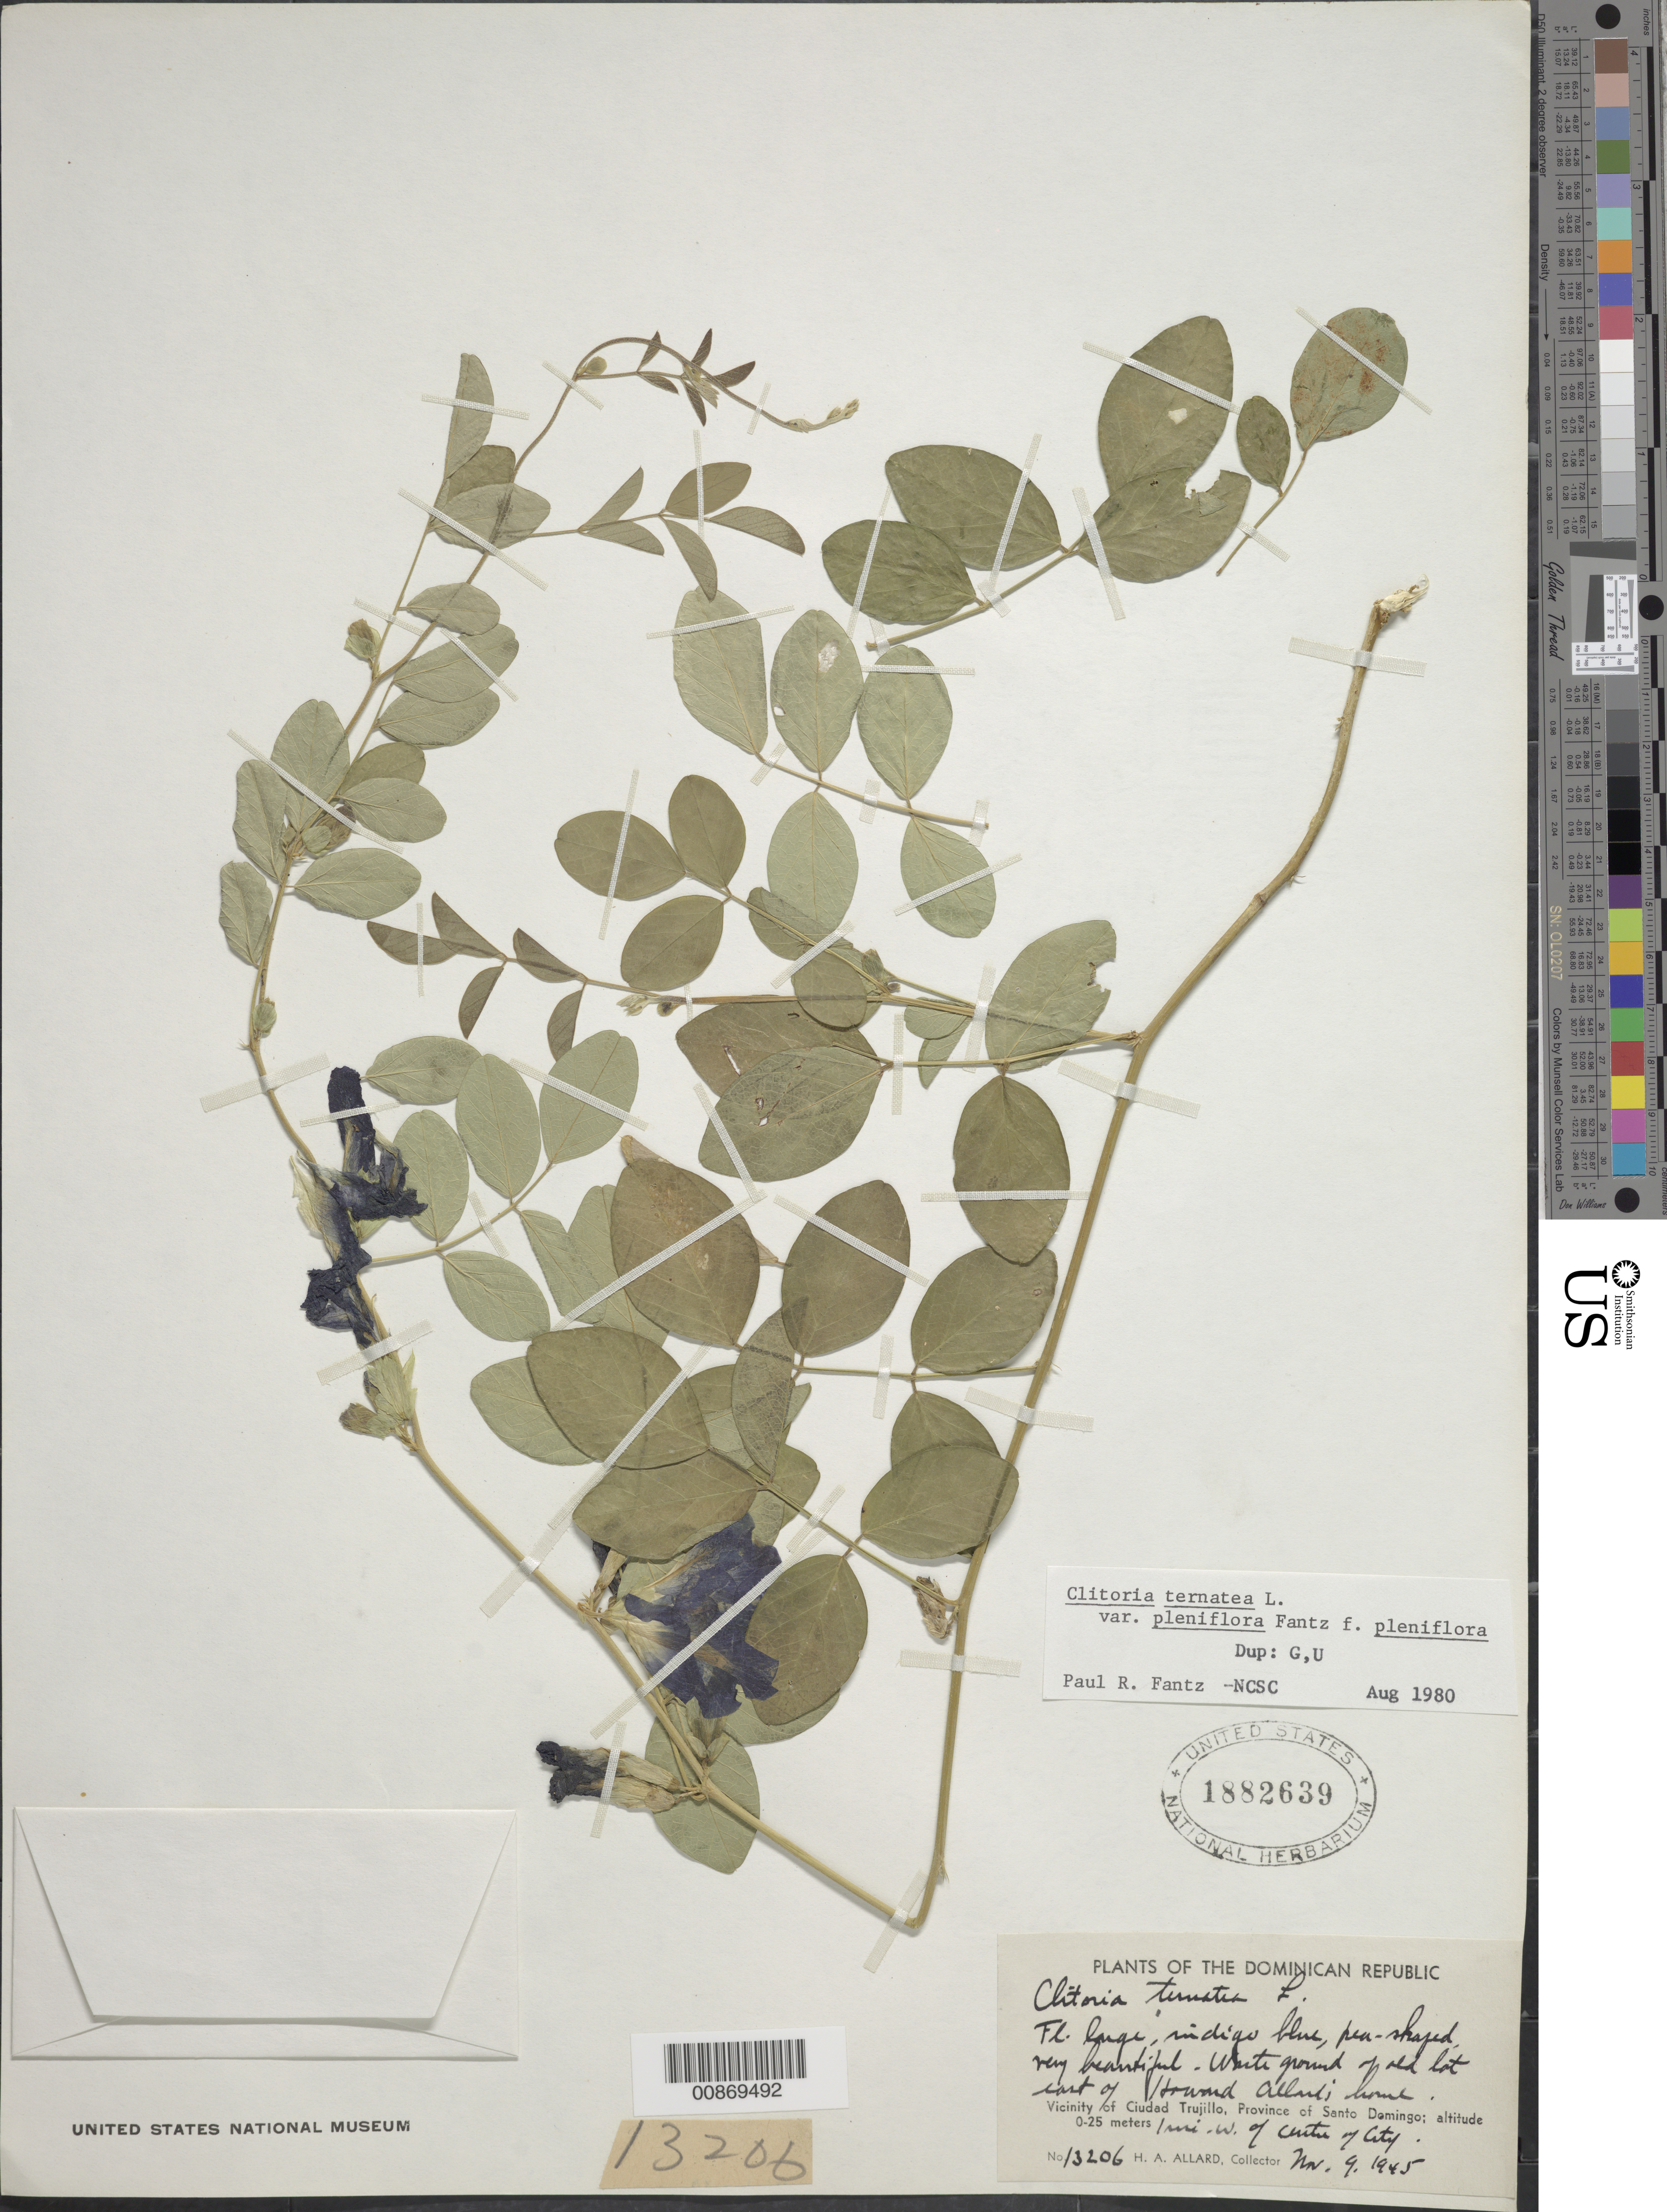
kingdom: Plantae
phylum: Tracheophyta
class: Magnoliopsida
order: Fabales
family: Fabaceae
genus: Clitoria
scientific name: Clitoria ternatea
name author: L.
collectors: H. A. Allard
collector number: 13206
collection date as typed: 09 Nov 1945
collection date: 1945-11-09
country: Dominican Republic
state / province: Distrito Nacional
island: Hispaniola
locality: Vicinity of Ciudad Trujillo, Province of Santo Domingo (obsolete). Waste ground of old lot east of Howard Allard's home, 1 mi. W of center of city.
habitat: Waste ground.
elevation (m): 0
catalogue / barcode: US 1882639